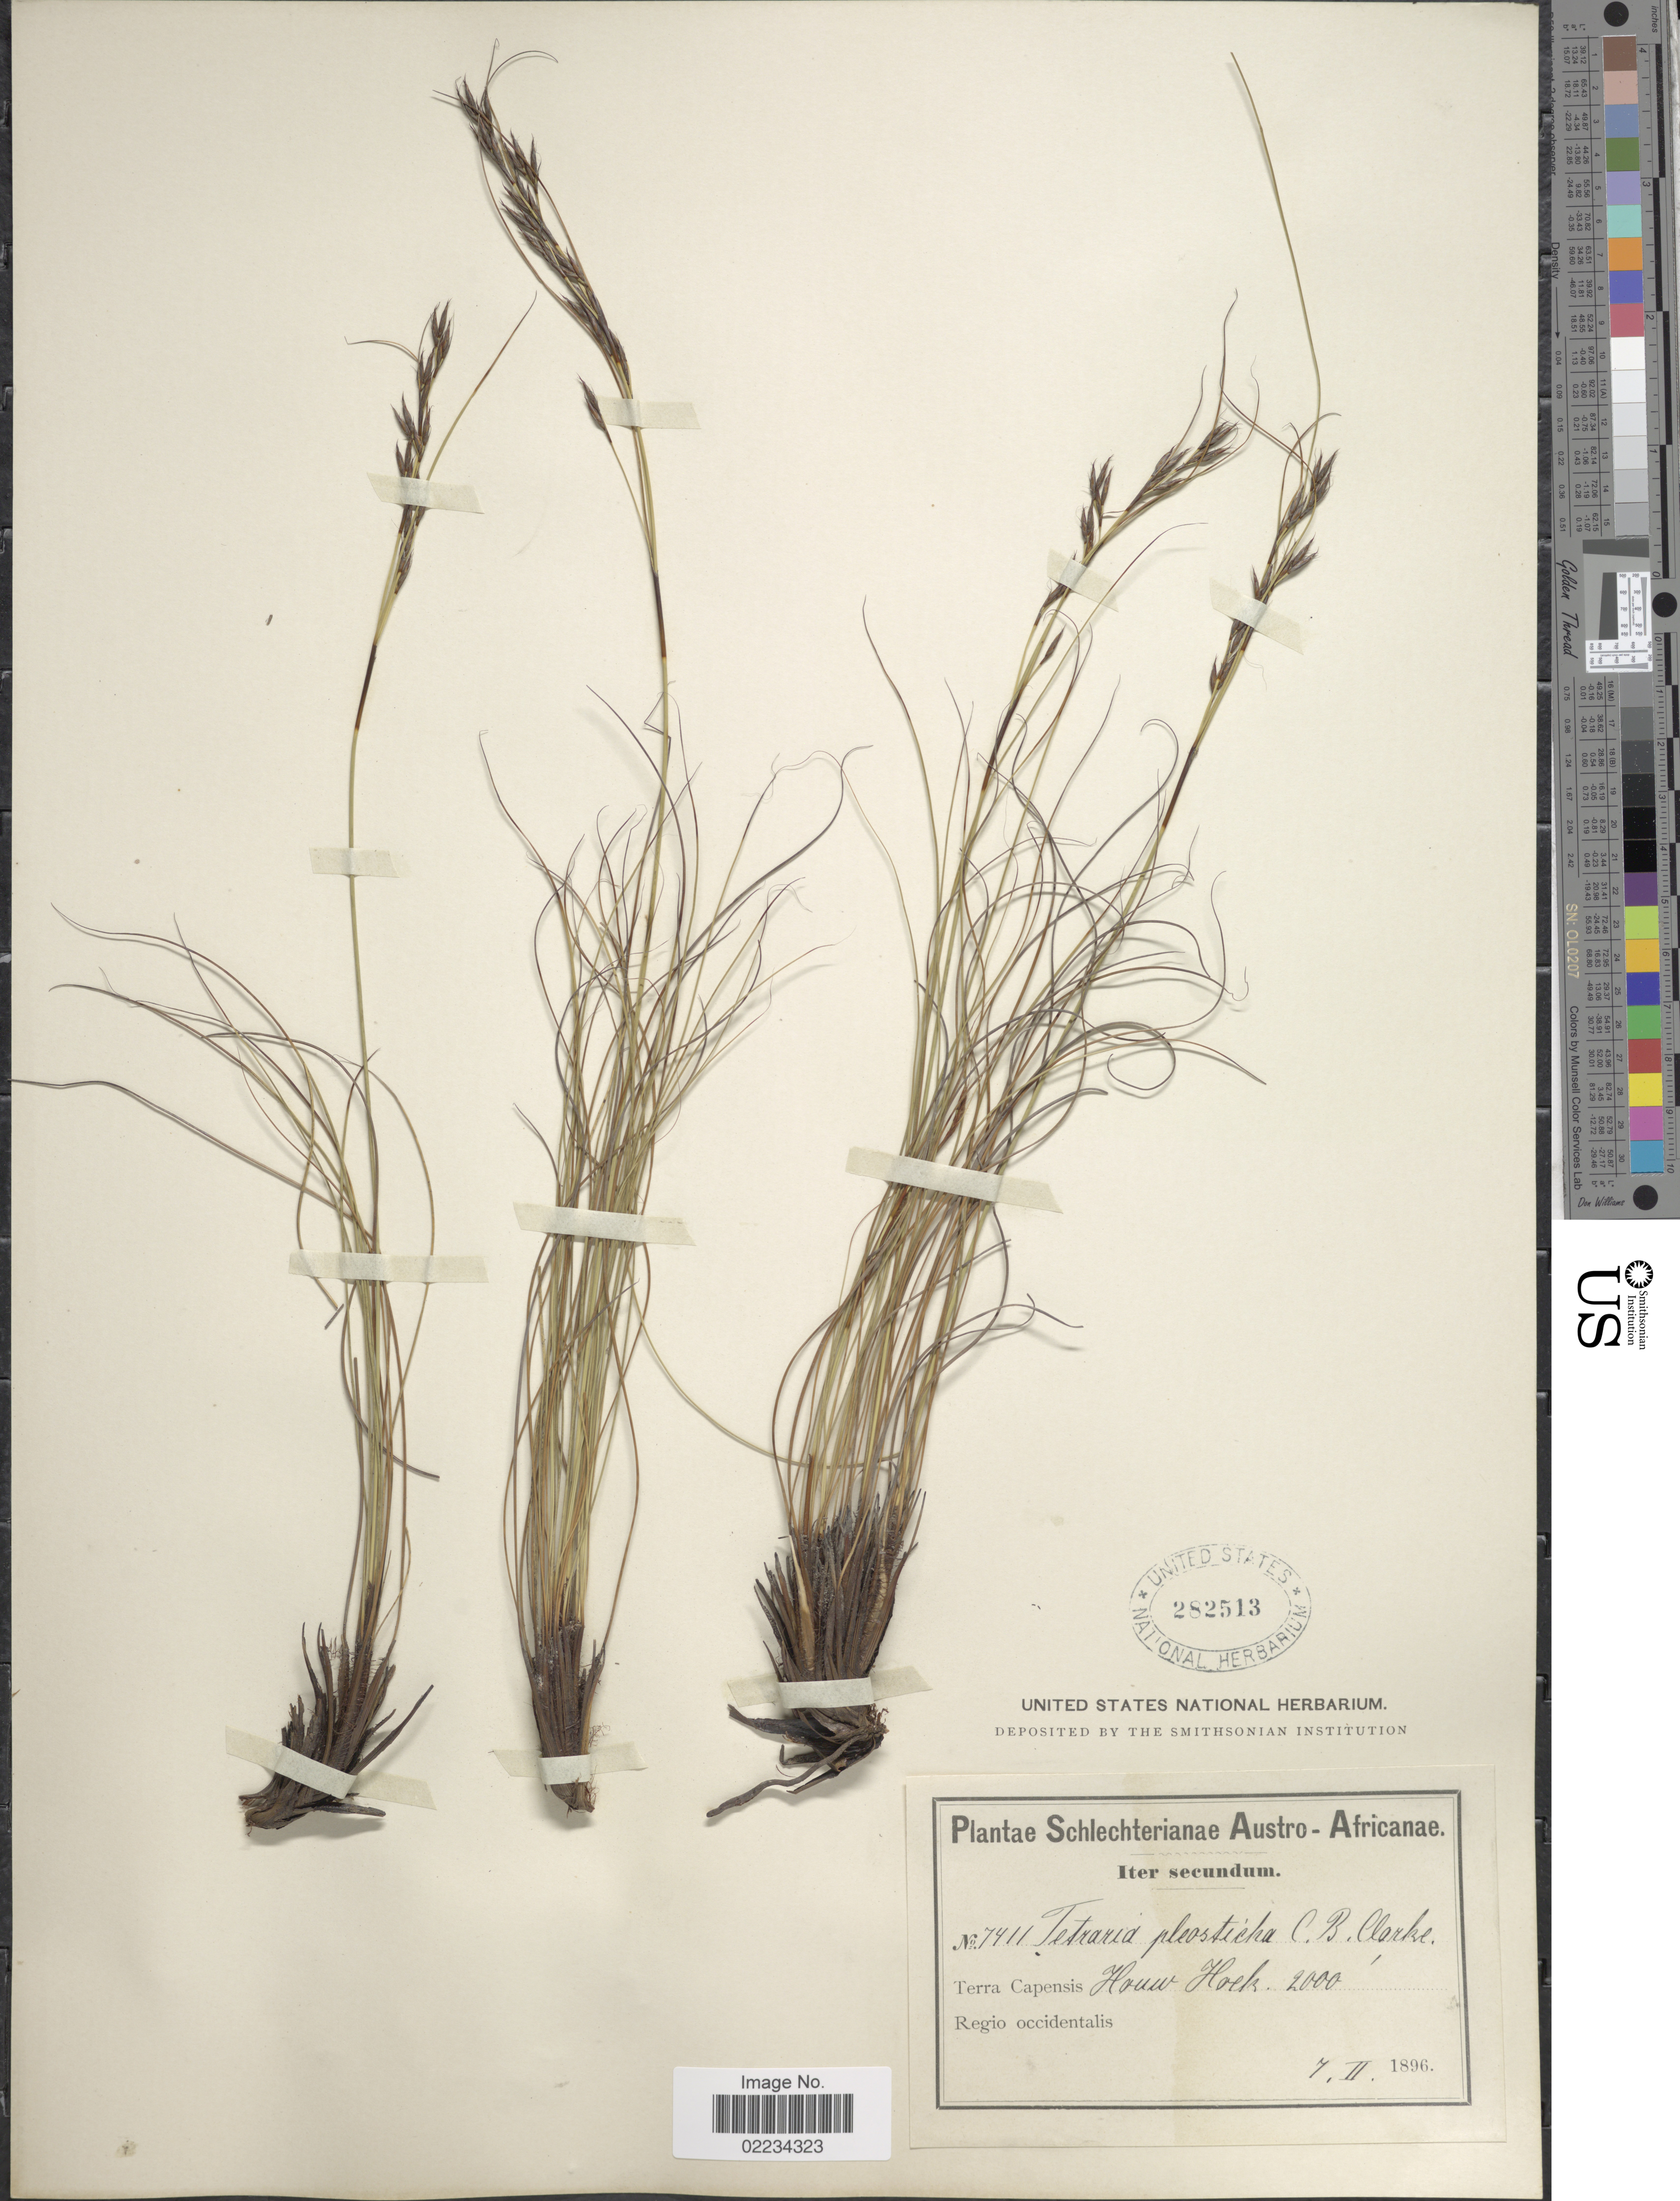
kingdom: Plantae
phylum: Tracheophyta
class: Liliopsida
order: Poales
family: Cyperaceae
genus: Tetraria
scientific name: Tetraria pleosticha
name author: C.B. Clarke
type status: Isosyntype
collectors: Schlechter, --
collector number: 7411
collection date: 1896-02-07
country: South Africa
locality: Austro-Africanae, Iter secundum, Terra Capensis Houw Hoek, Regio occidentalis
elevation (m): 610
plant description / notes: Potential type of Tetraria pleosticha C.B.Clarke. Specimen retrieved from general collection and stored at Type Register.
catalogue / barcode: US 282513